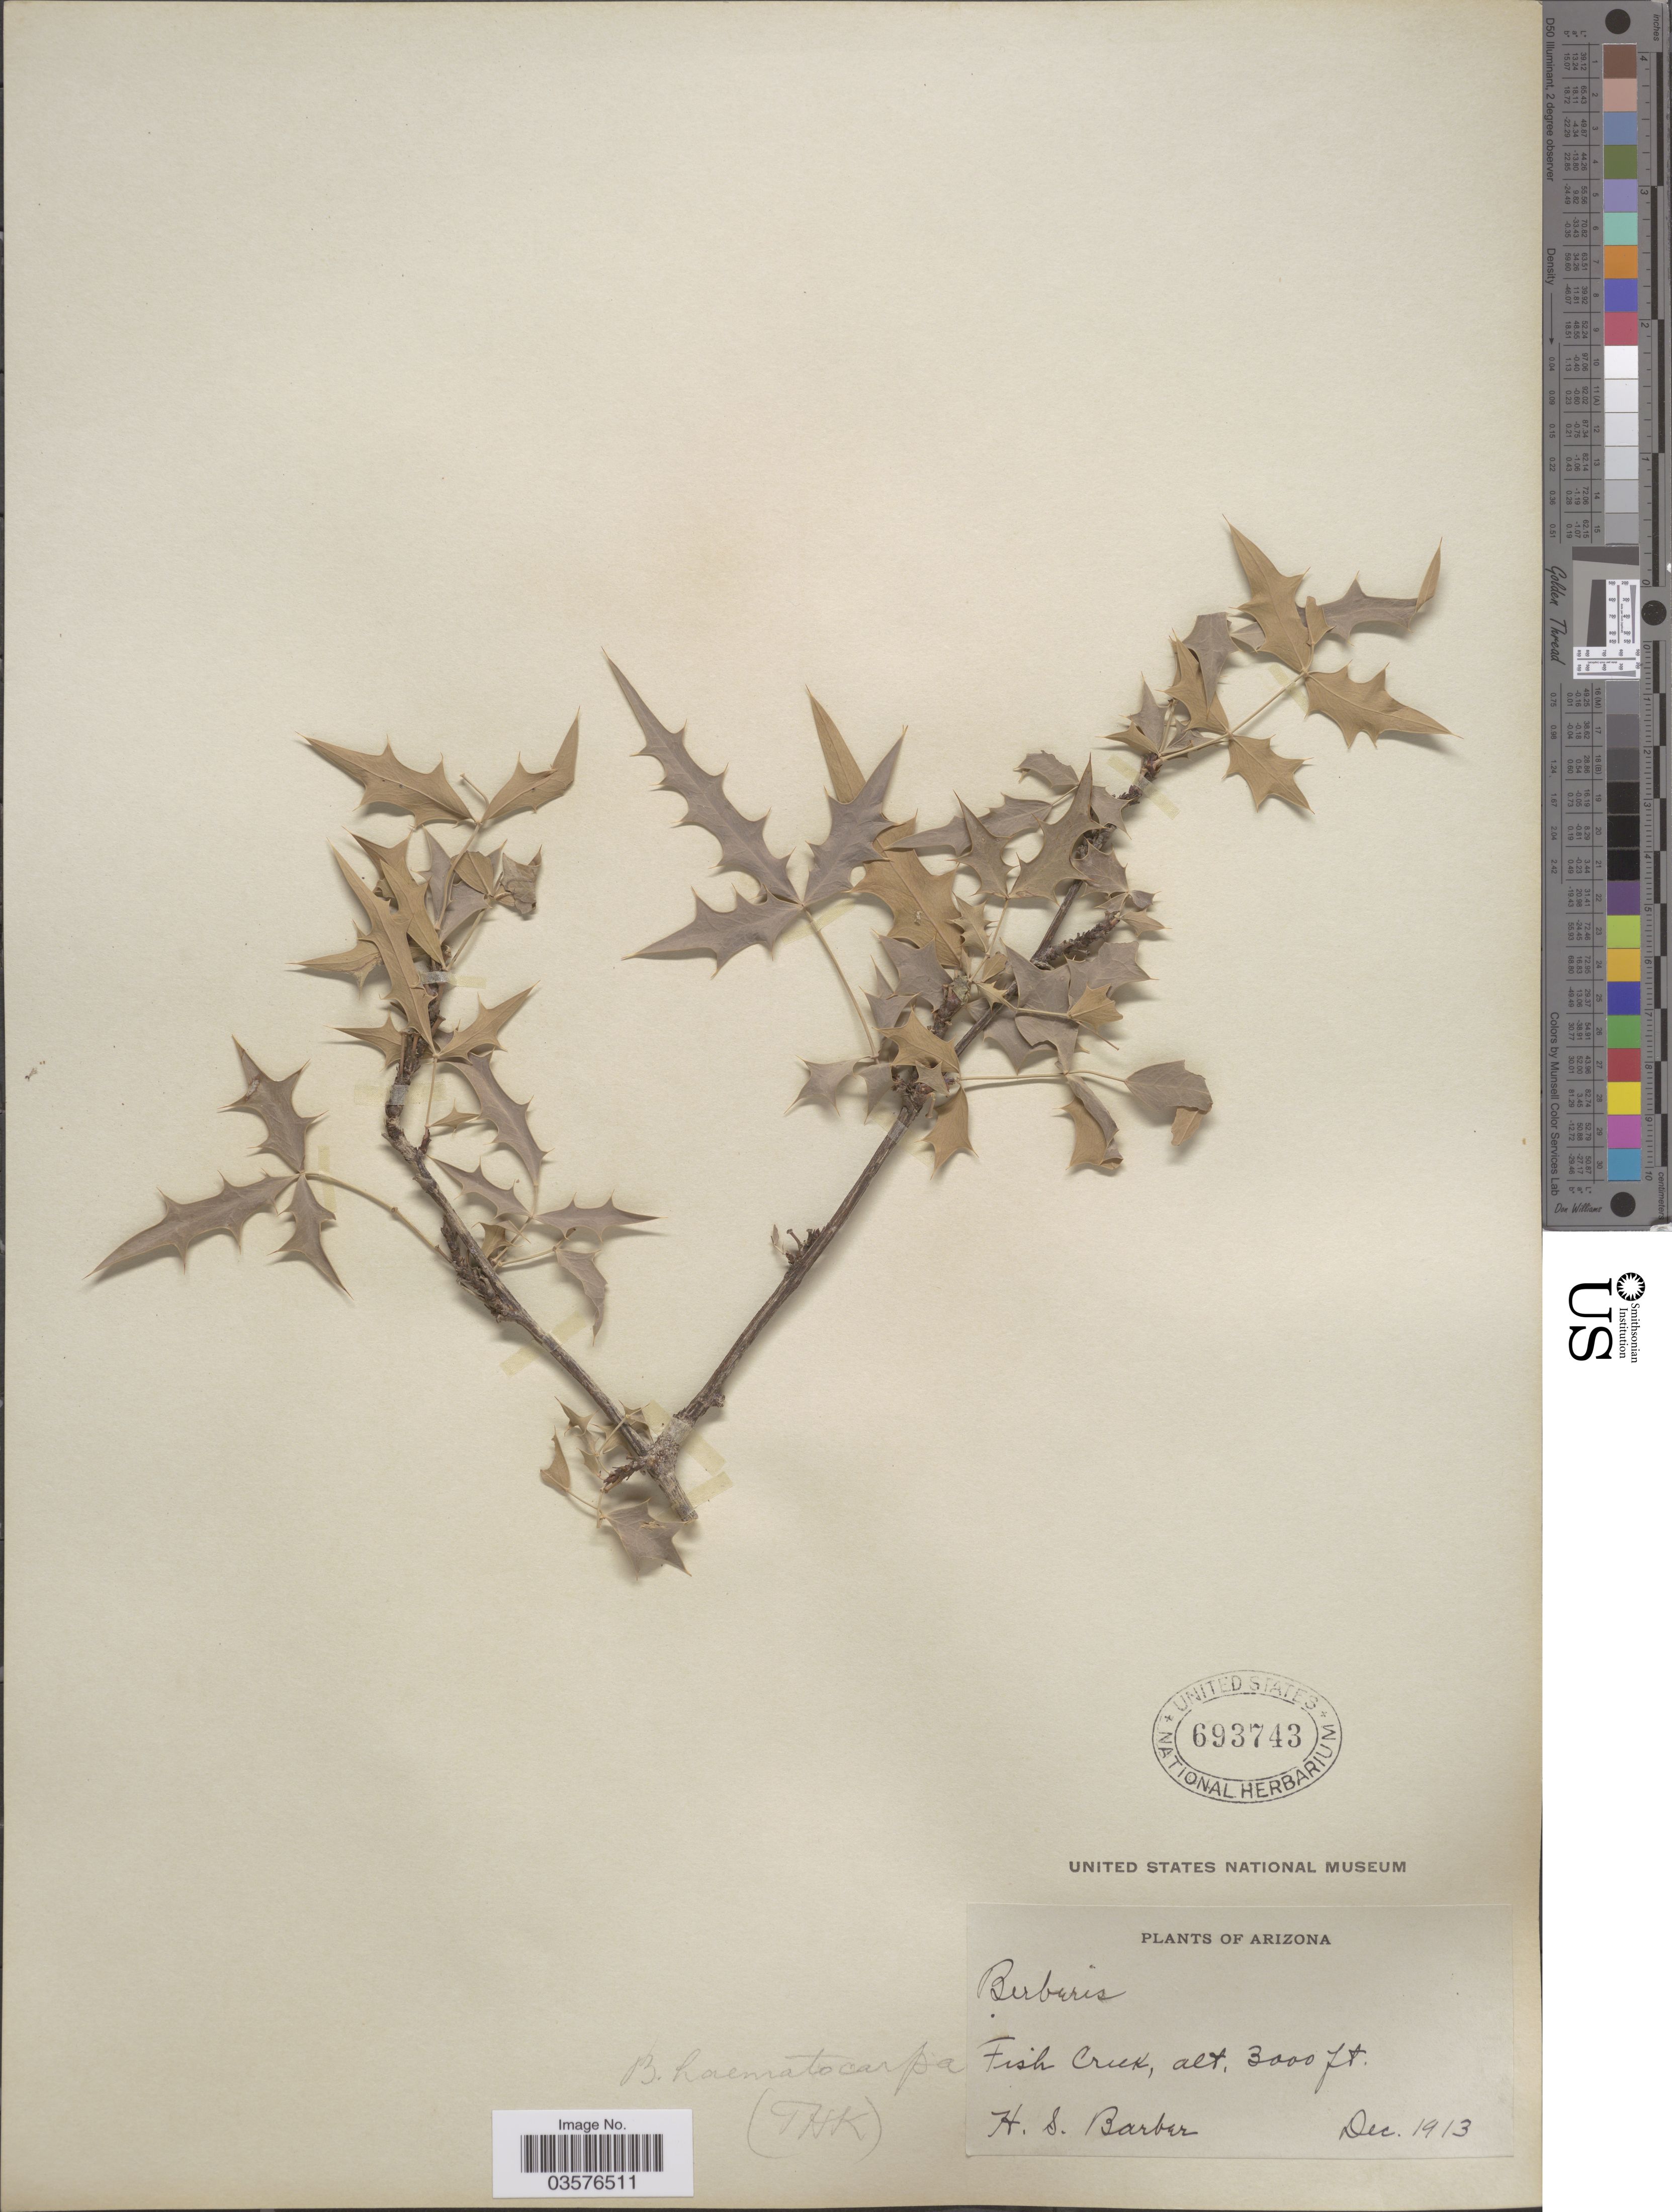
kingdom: Plantae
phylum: Tracheophyta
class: Magnoliopsida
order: Ranunculales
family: Berberidaceae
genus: Mahonia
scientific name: Mahonia haematocarpa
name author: (Wooton) Fedde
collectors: H. Barber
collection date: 1913-12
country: United States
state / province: Arizona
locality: Fish Creek.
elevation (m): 914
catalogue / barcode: US 693743